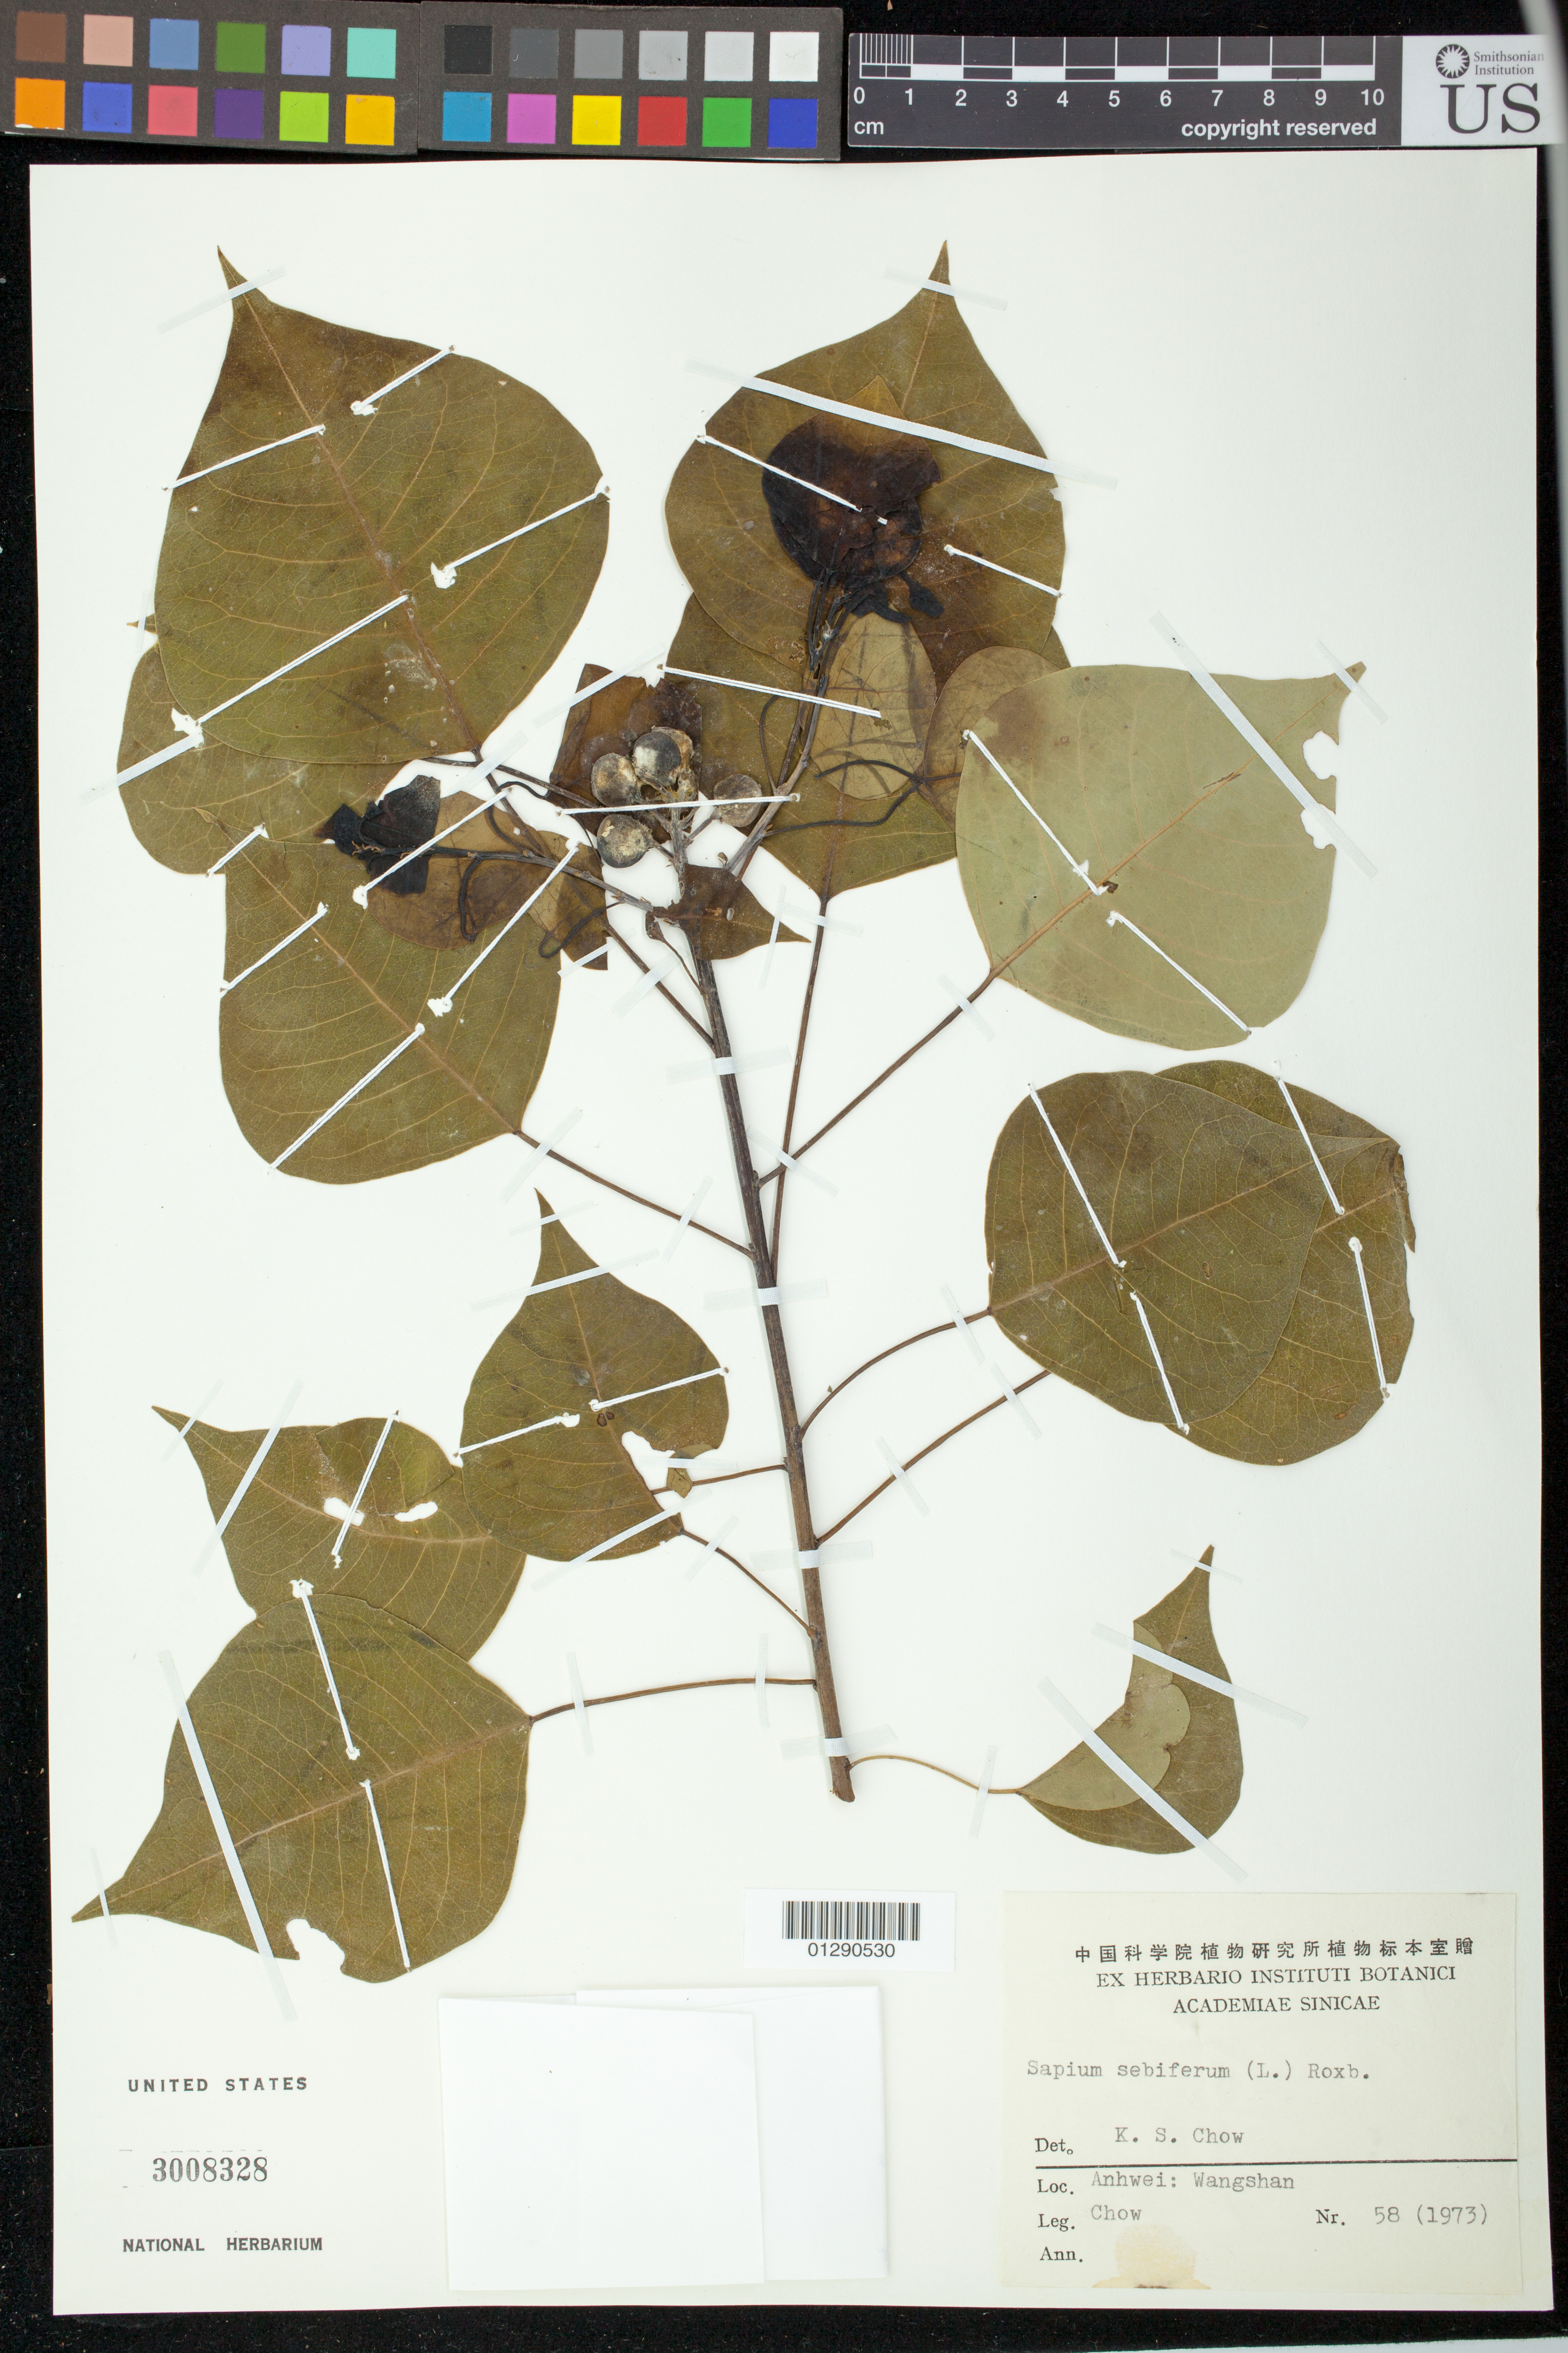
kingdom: Plantae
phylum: Tracheophyta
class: Magnoliopsida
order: Malpighiales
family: Euphorbiaceae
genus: Sapium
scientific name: Sapium sebiferum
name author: (L.) Roxb.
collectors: Chow, --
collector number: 58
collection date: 1973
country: China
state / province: Anhui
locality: Anhwei, Wangshan [Huangshan]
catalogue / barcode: US 3008328